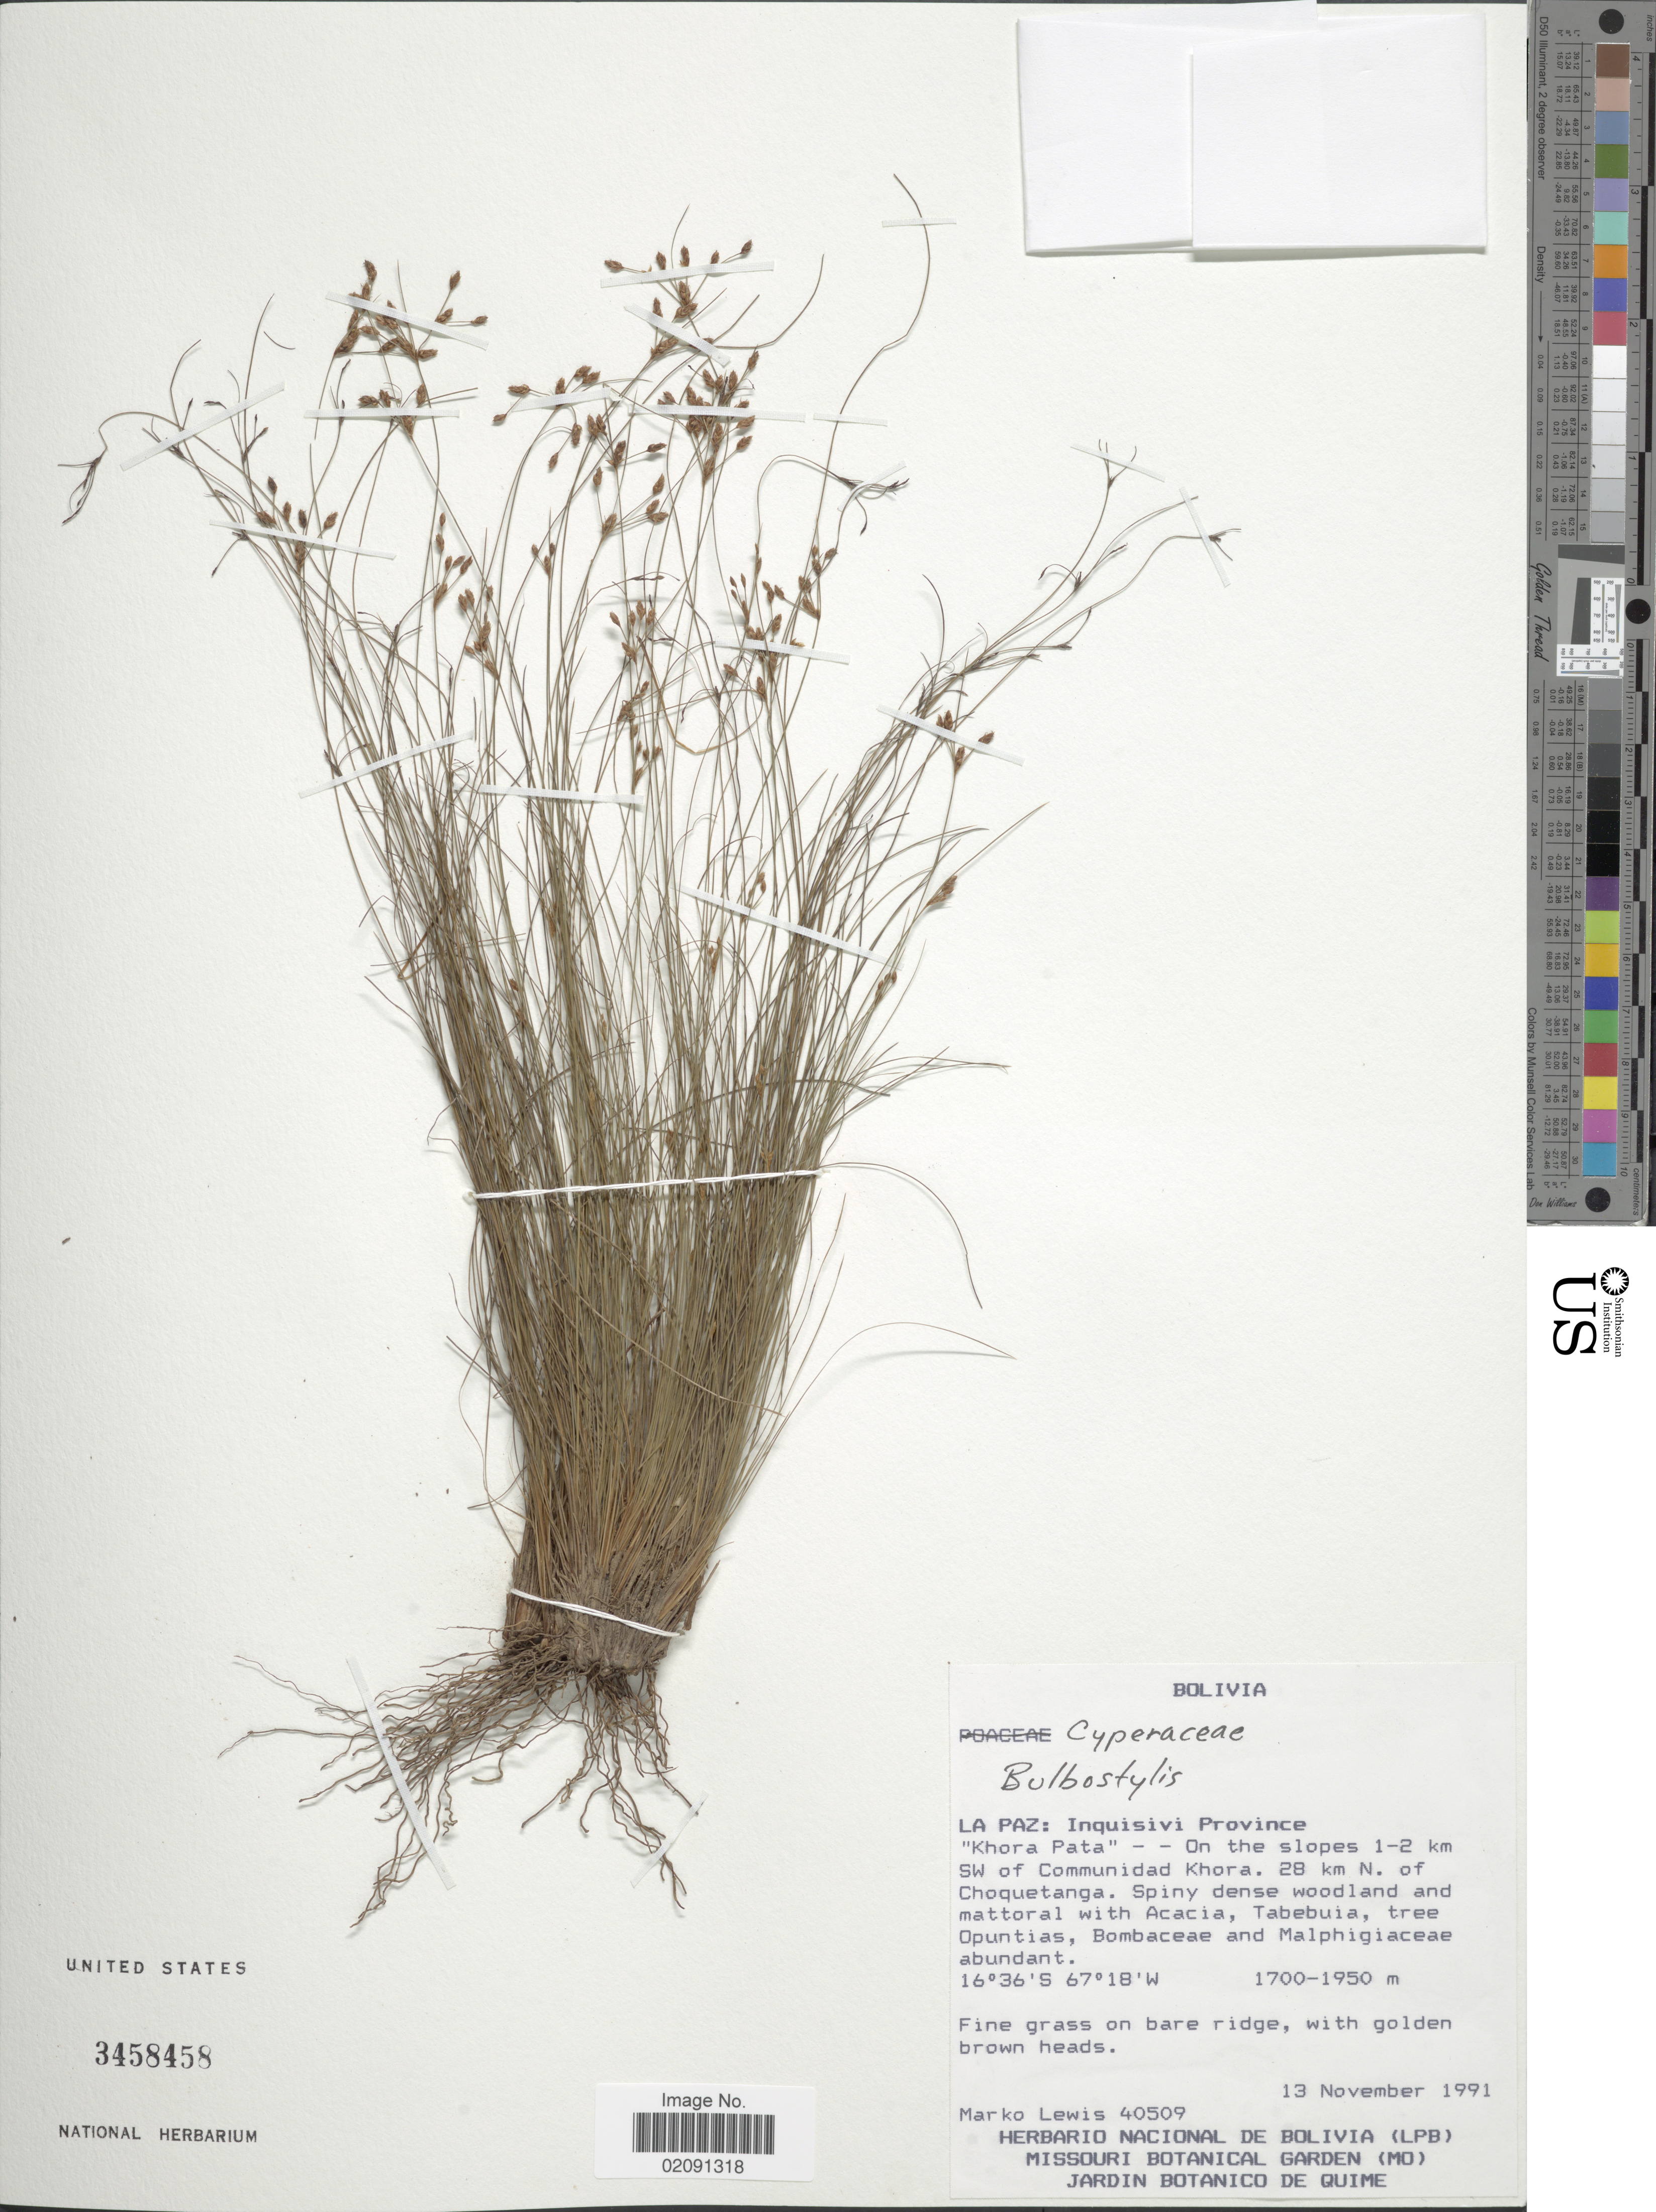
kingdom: Plantae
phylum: Tracheophyta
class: Liliopsida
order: Poales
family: Cyperaceae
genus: Bulbostylis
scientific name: Bulbostylis loefgrenii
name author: (Boeckeler) Prata & M. G. López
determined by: Maciel-Silva, J. F.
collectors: M. A. Lewis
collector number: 40509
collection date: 1991-11-13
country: Bolivia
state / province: La Paz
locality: Inquisivi Province, Khora Pata, on the slopes 1-2 km SW of Communidad Khora, 28 km N of Choquetanga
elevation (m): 1700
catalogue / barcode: US 3458458